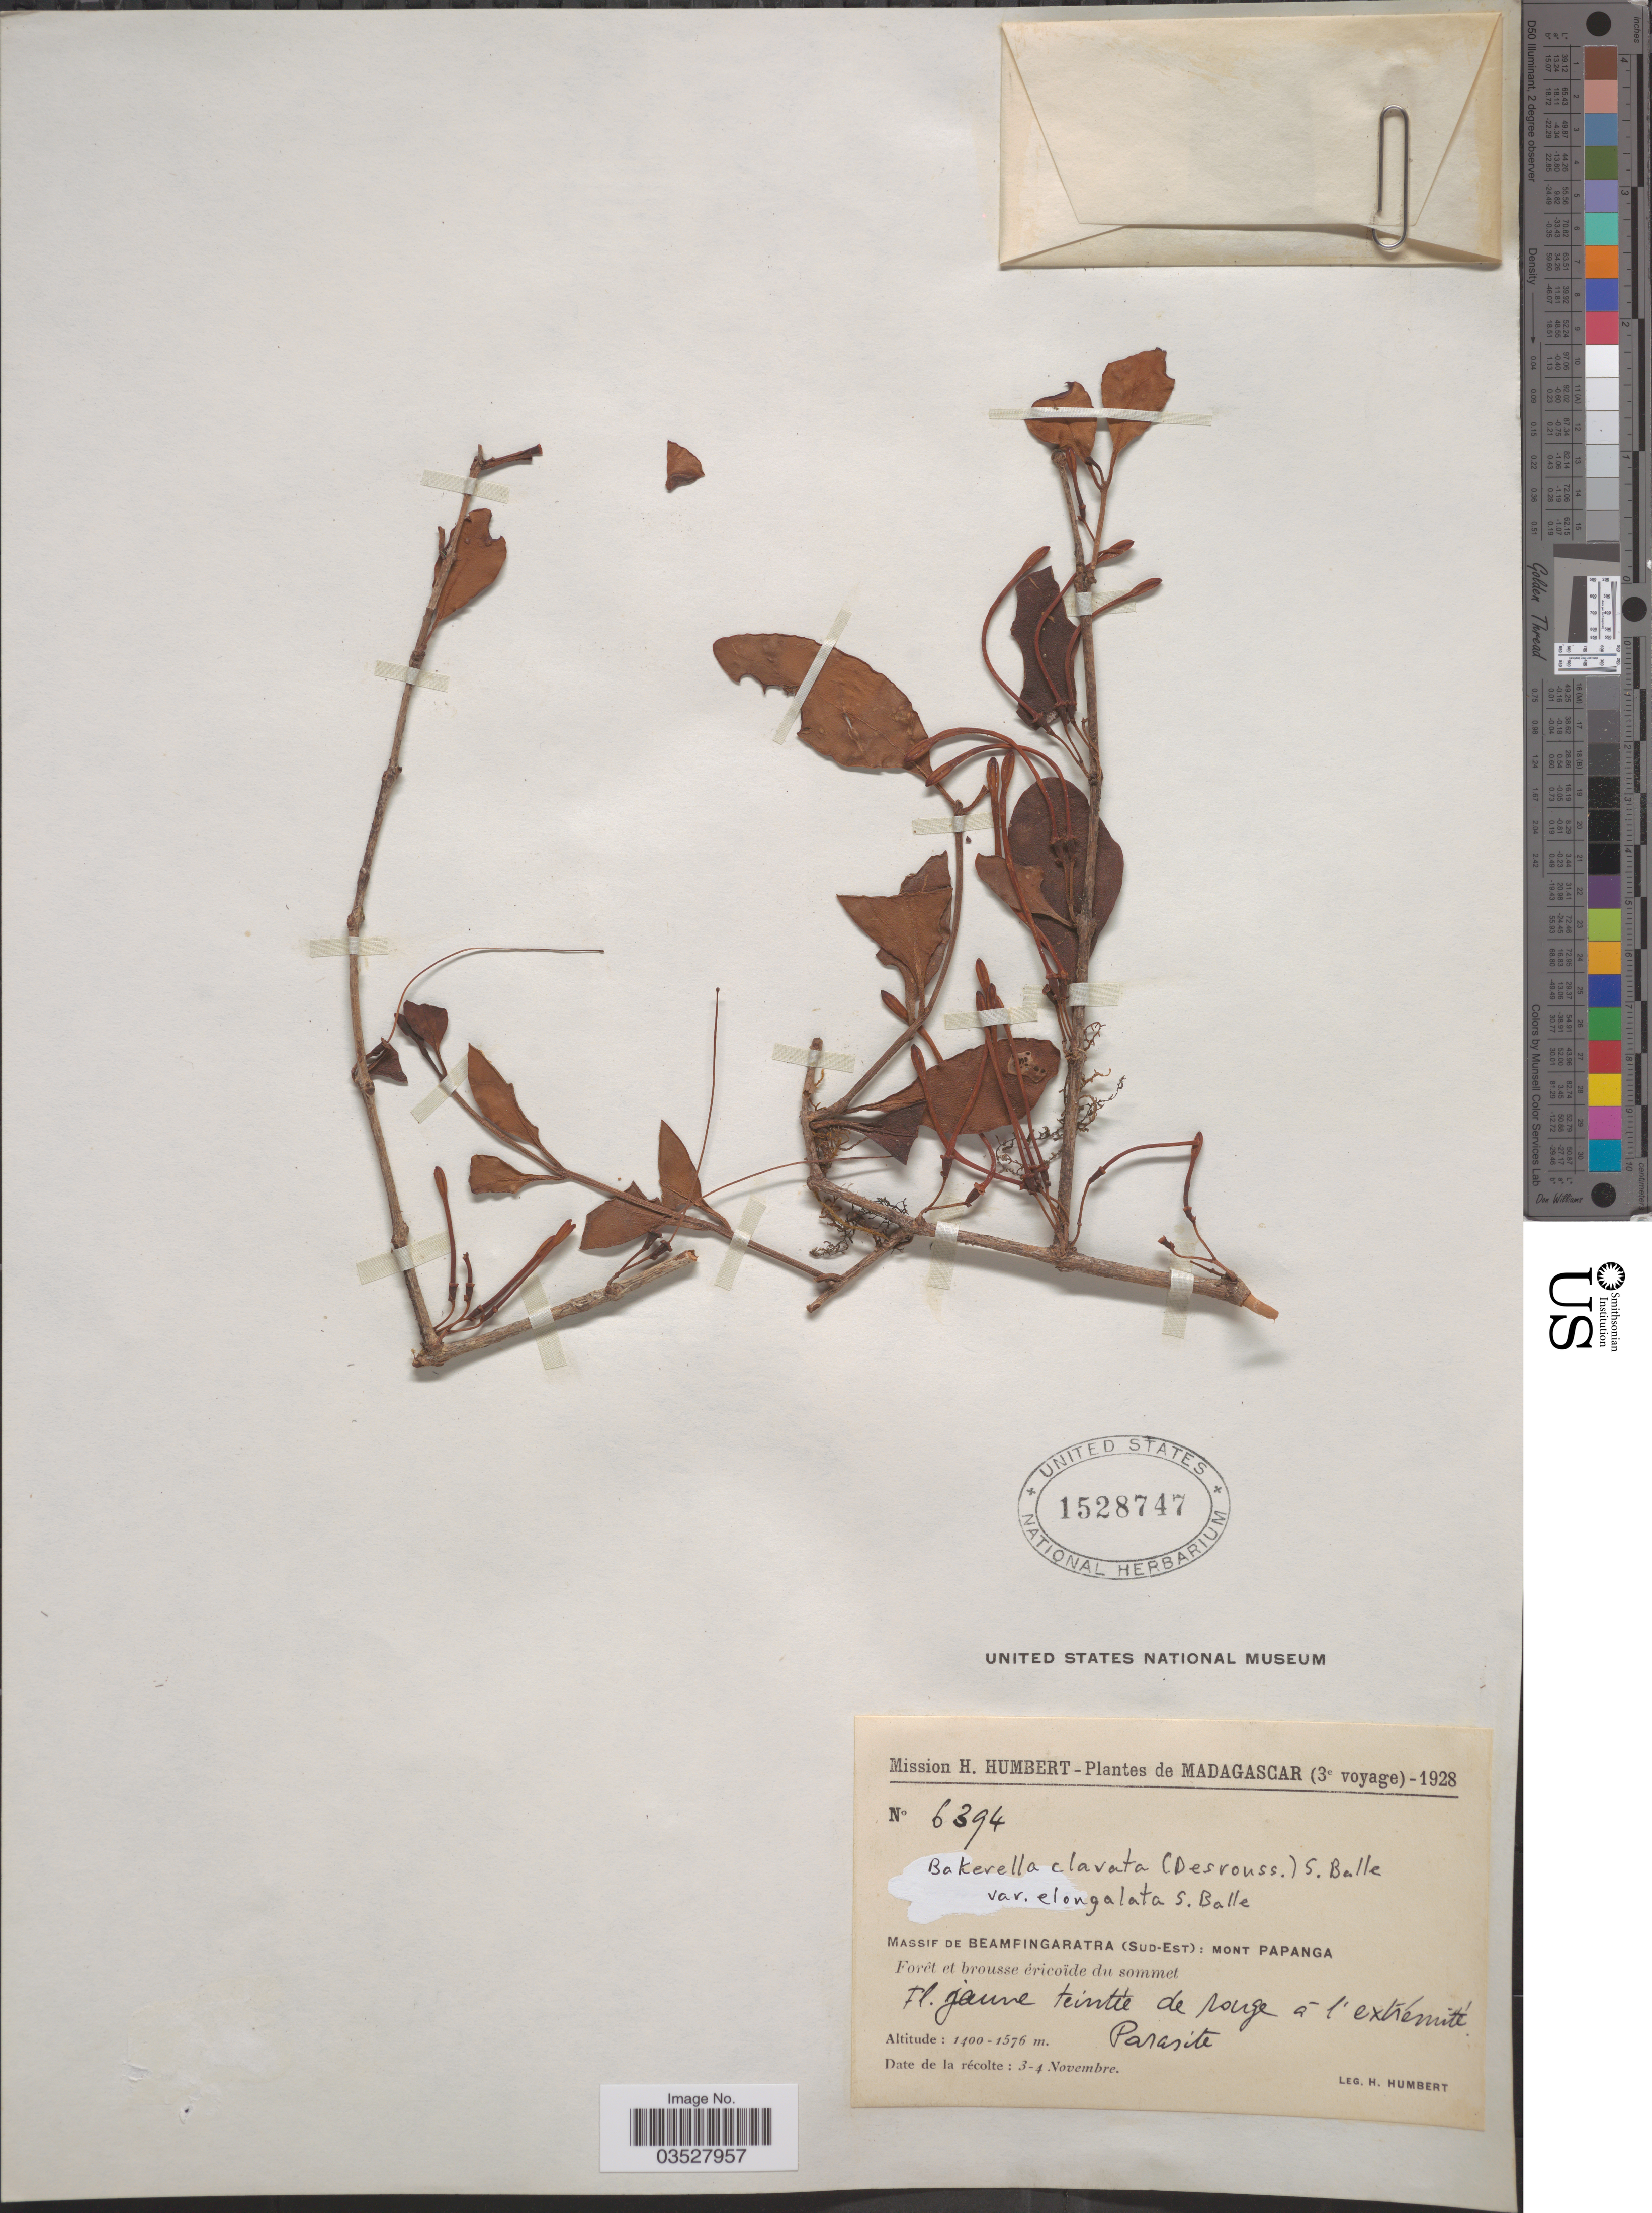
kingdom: Plantae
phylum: Tracheophyta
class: Magnoliopsida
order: Santalales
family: Loranthaceae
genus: Bakerella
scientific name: Bakerella clavata var. elongalata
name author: Balle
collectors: H. Humbert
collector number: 6394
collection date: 1928-11-03/1928-11-04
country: Madagascar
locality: Massif de Beamfingaratra (Sud-Est): Mont Papanga.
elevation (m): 1400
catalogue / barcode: US 1528747